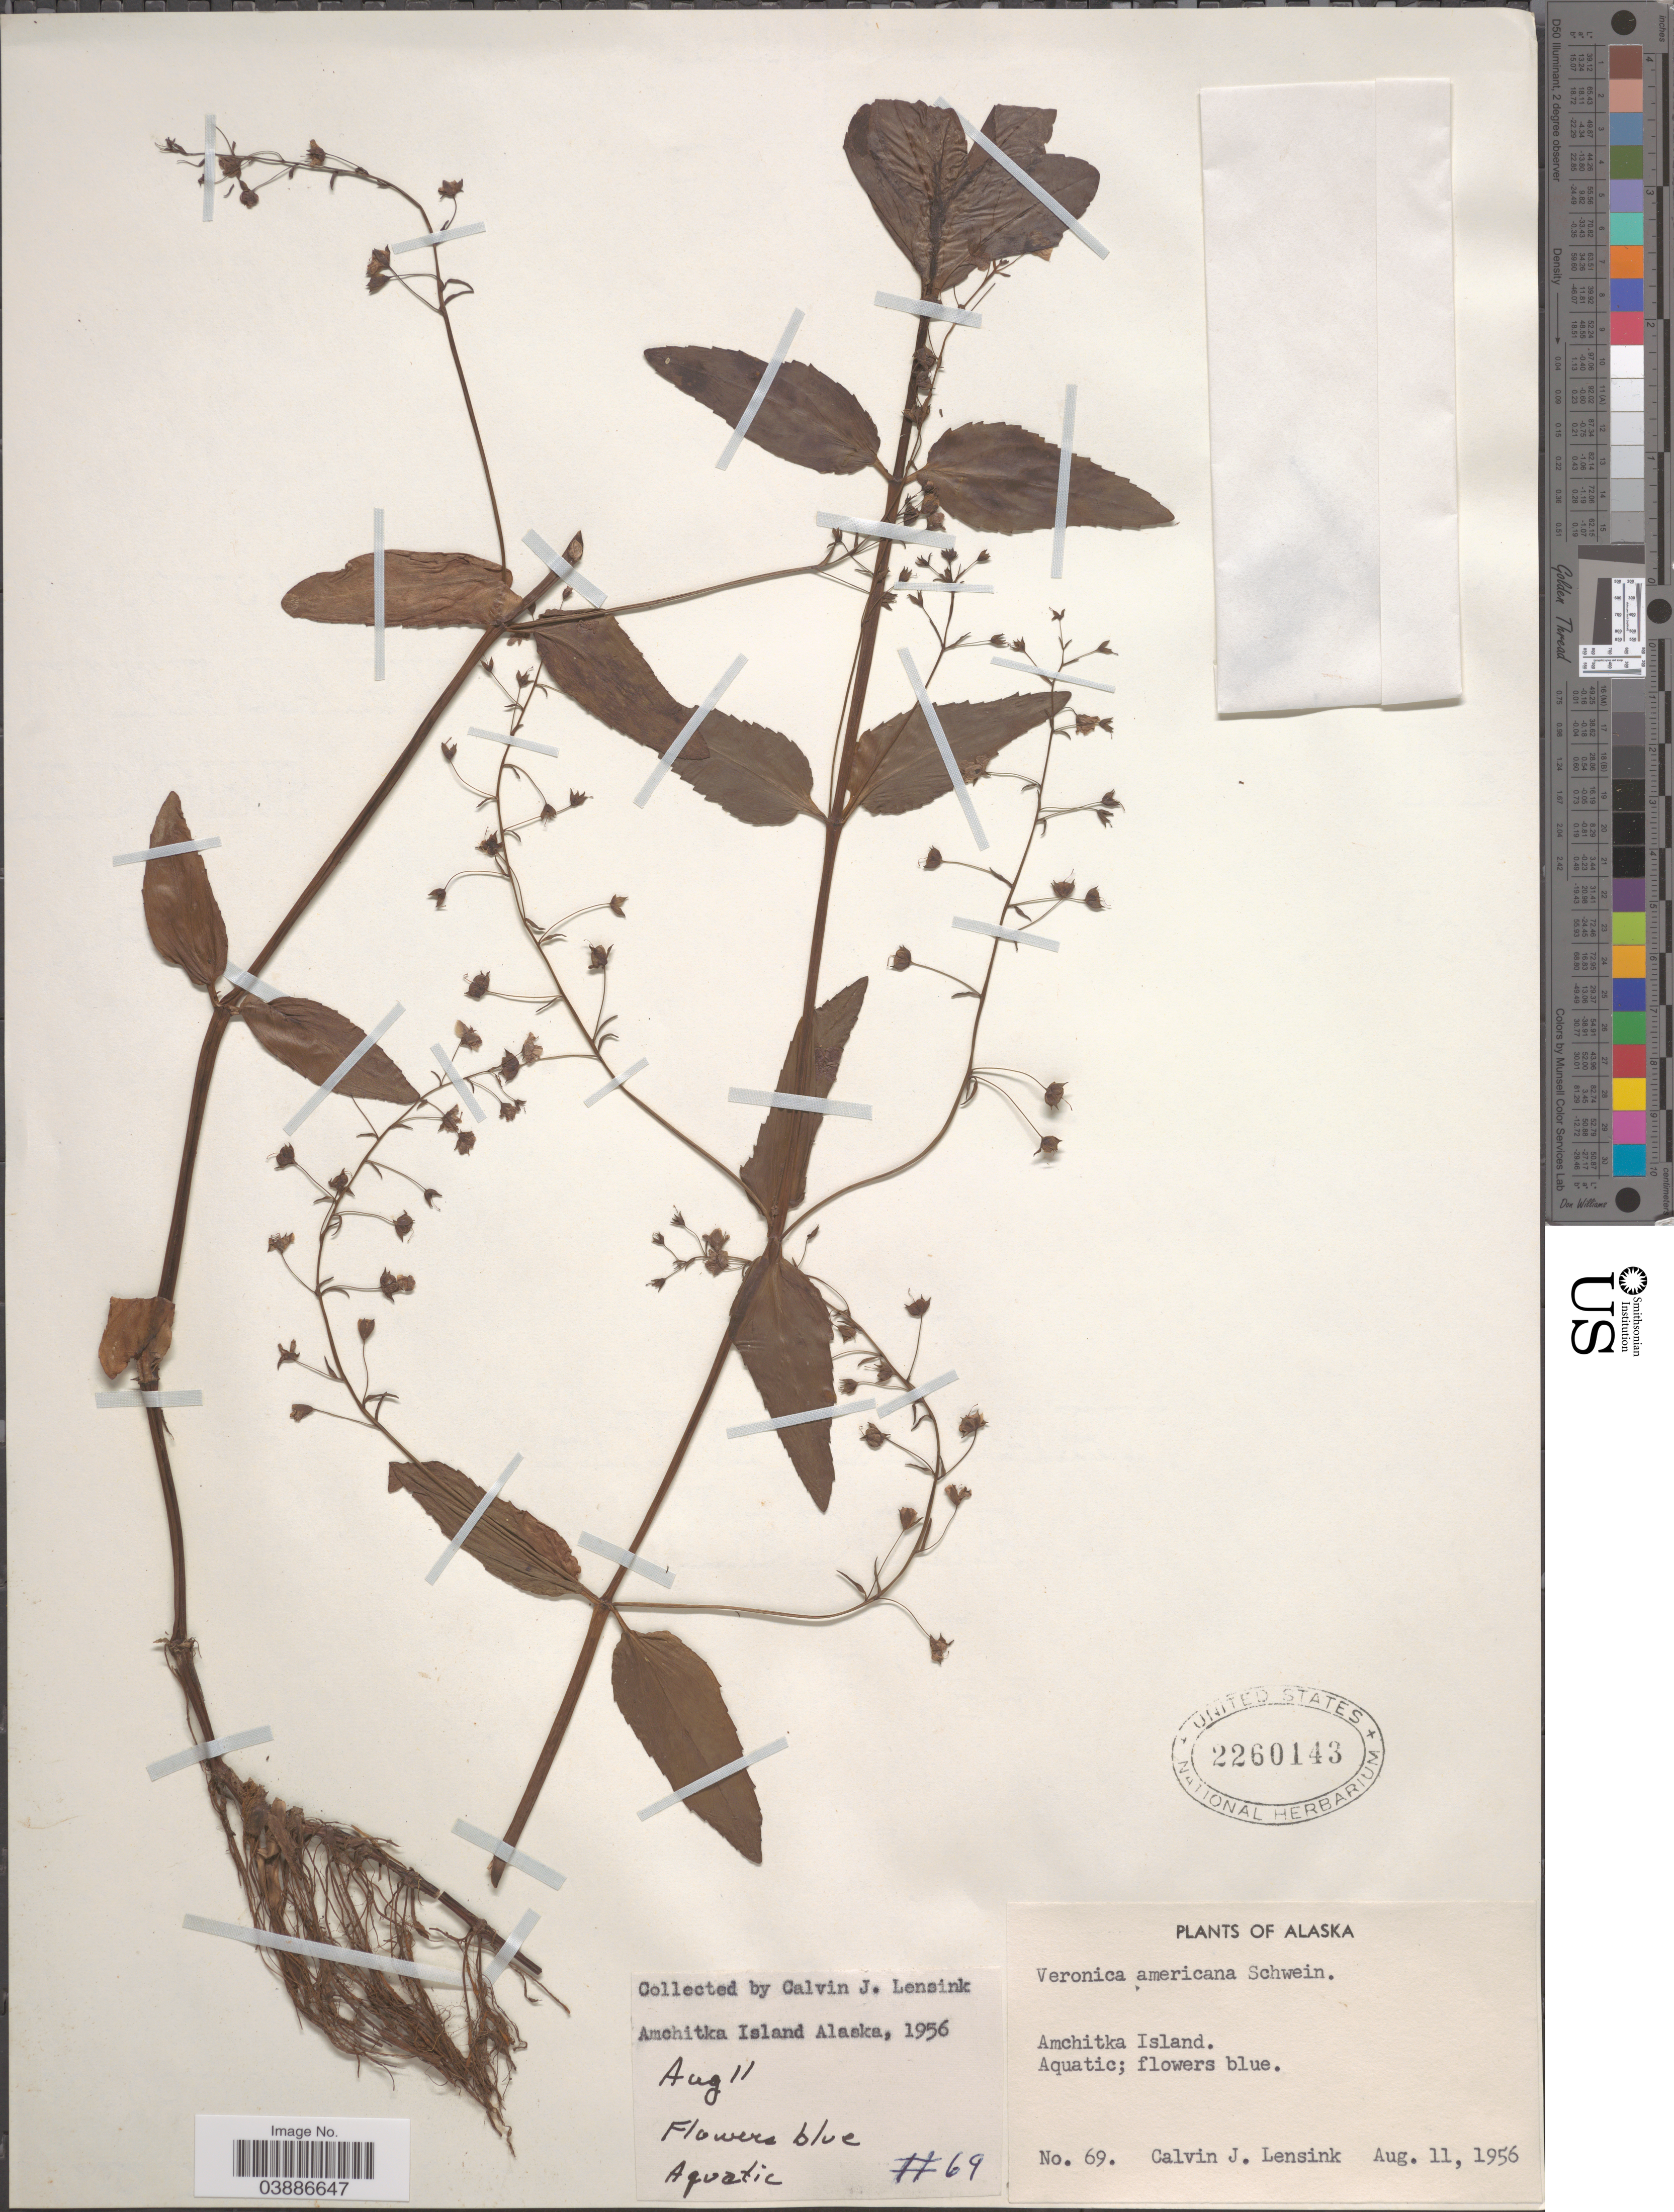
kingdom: Plantae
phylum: Tracheophyta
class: Magnoliopsida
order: Lamiales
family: Plantaginaceae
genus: Veronica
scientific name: Veronica americana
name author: Schwein. ex Benth.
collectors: C. Lensink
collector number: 69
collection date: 1956-08-11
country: United States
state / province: Alaska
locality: Amchitka Island.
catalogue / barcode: US 2260143